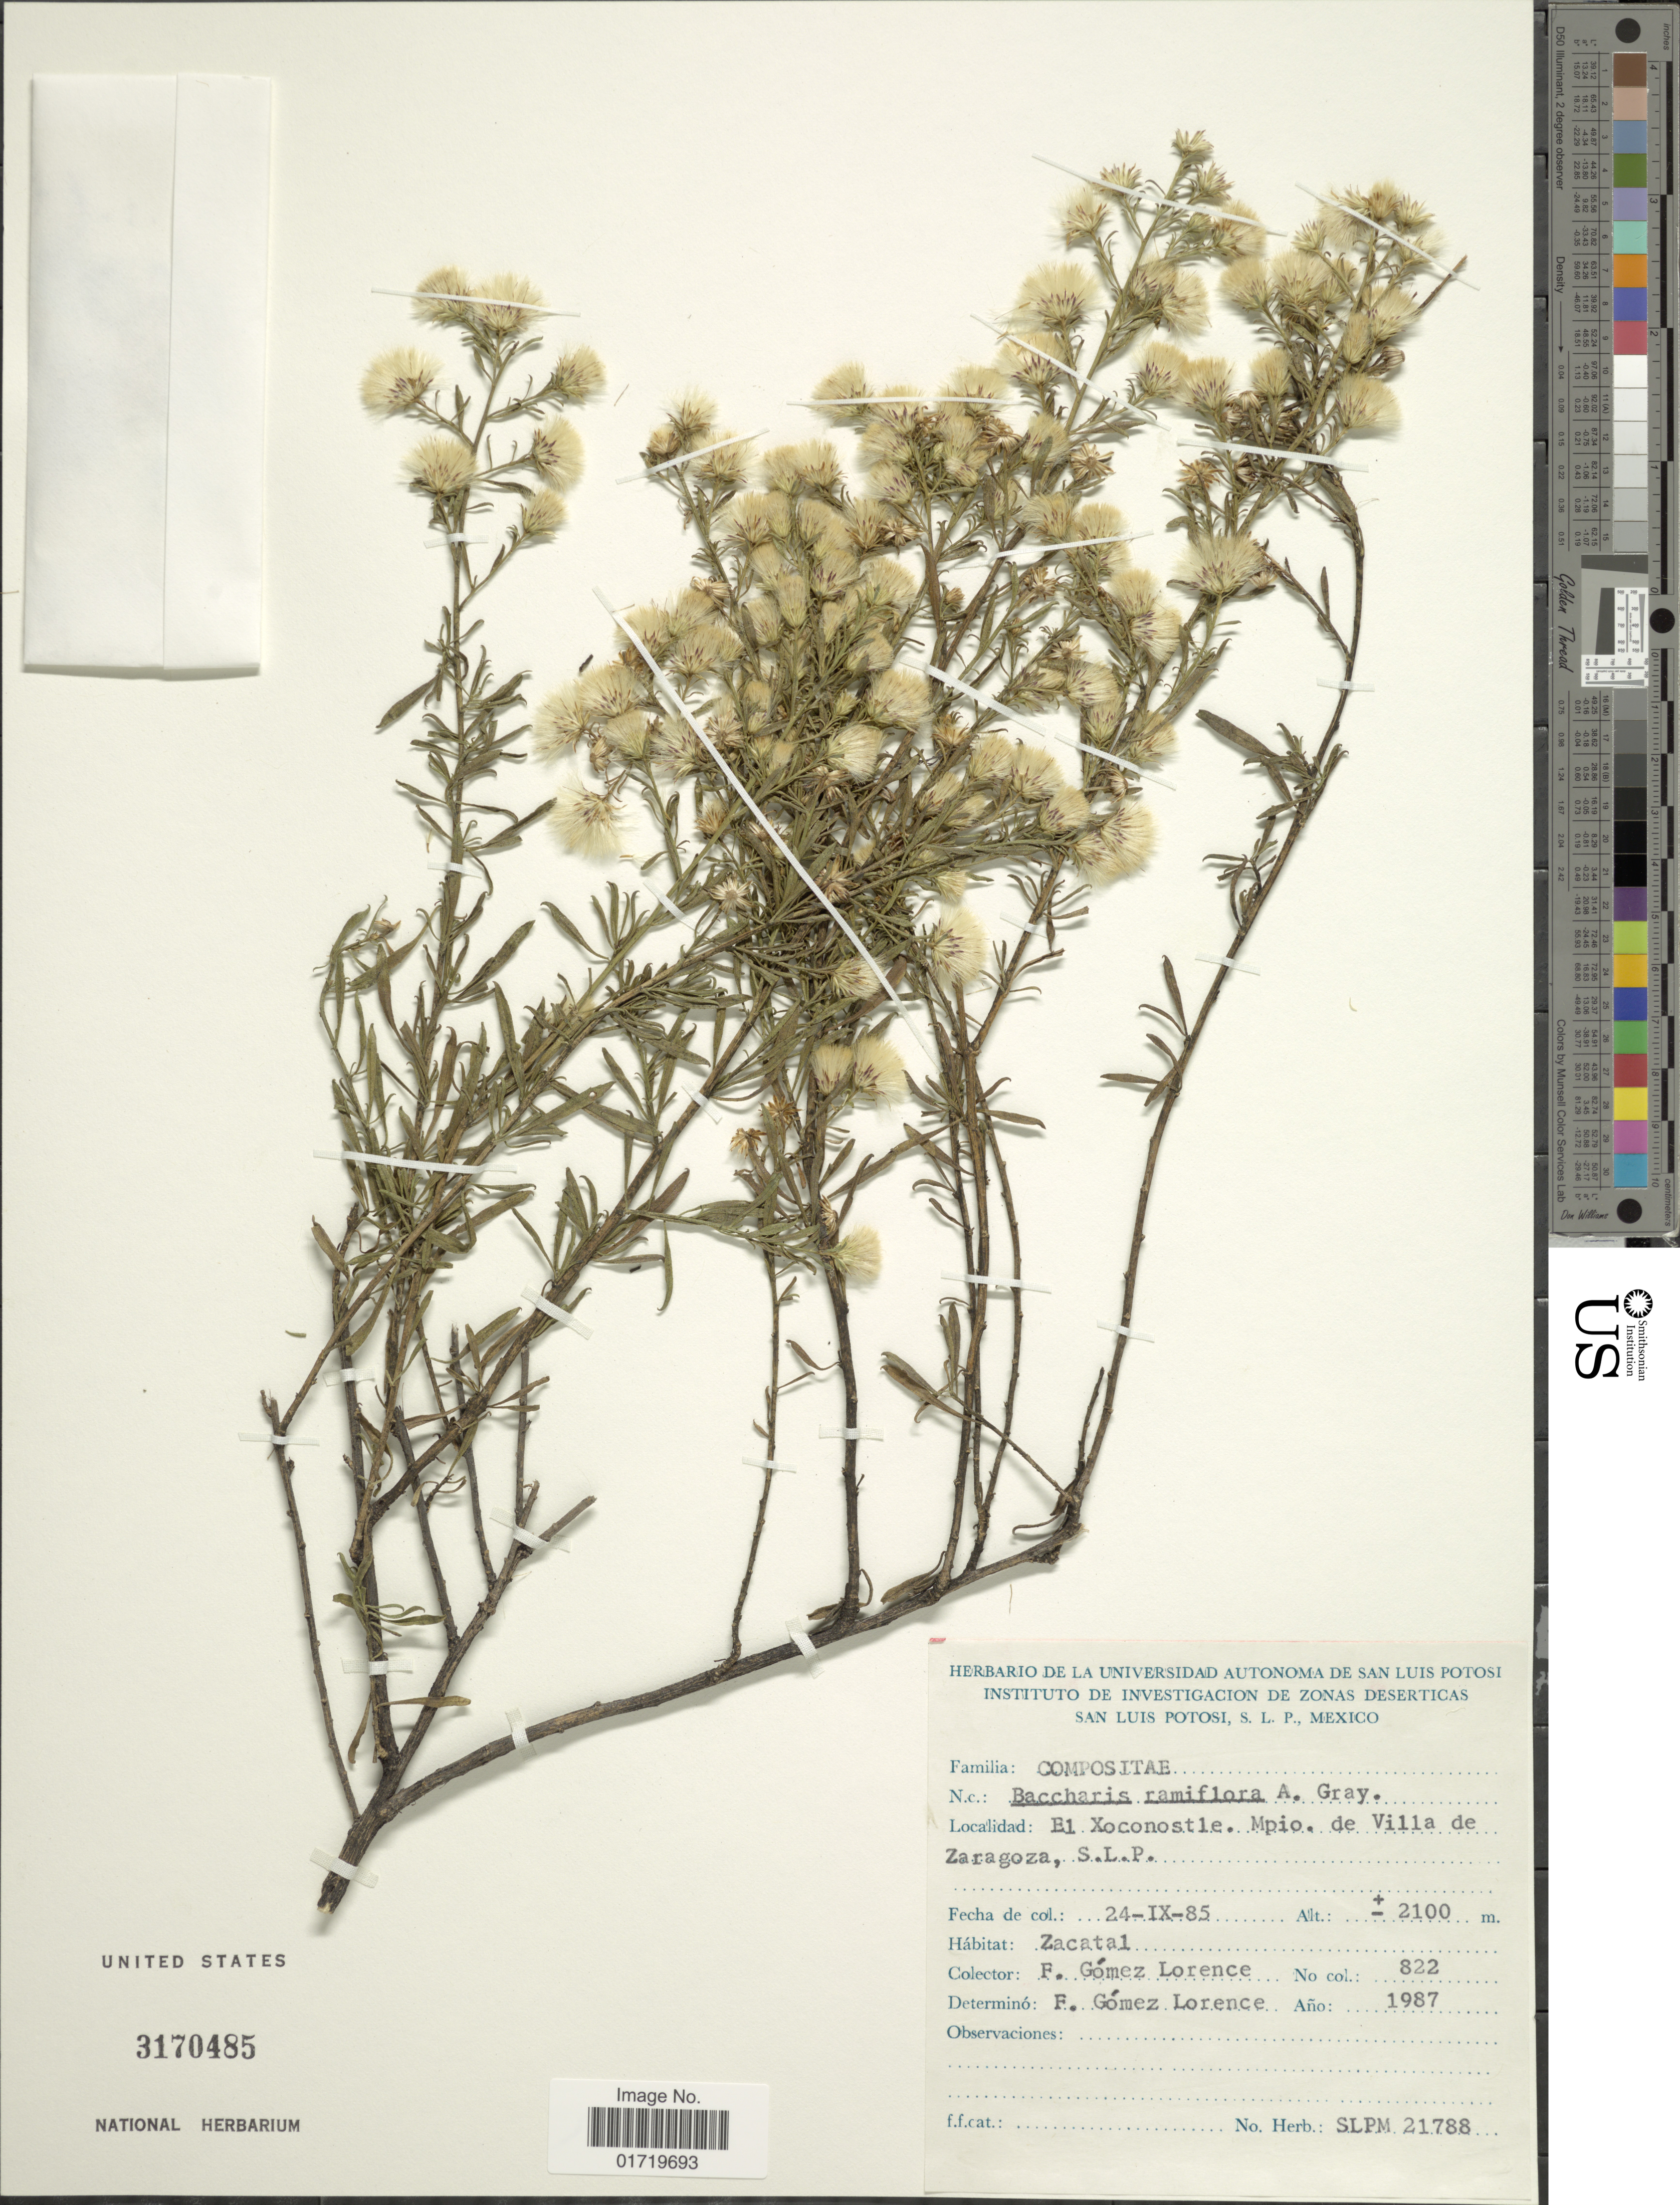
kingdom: Plantae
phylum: Tracheophyta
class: Magnoliopsida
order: Asterales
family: Asteraceae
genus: Baccharis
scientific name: Baccharis ramiflora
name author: A. Gray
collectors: F. Gómez Lorence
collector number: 822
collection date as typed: Transcribed d/m/y: 24/9/85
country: Mexico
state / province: San Luis Potosí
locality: El Xoconostle, Mpio. de Villade Zaragosa, S. L. P.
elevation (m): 2100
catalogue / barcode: US 3170485